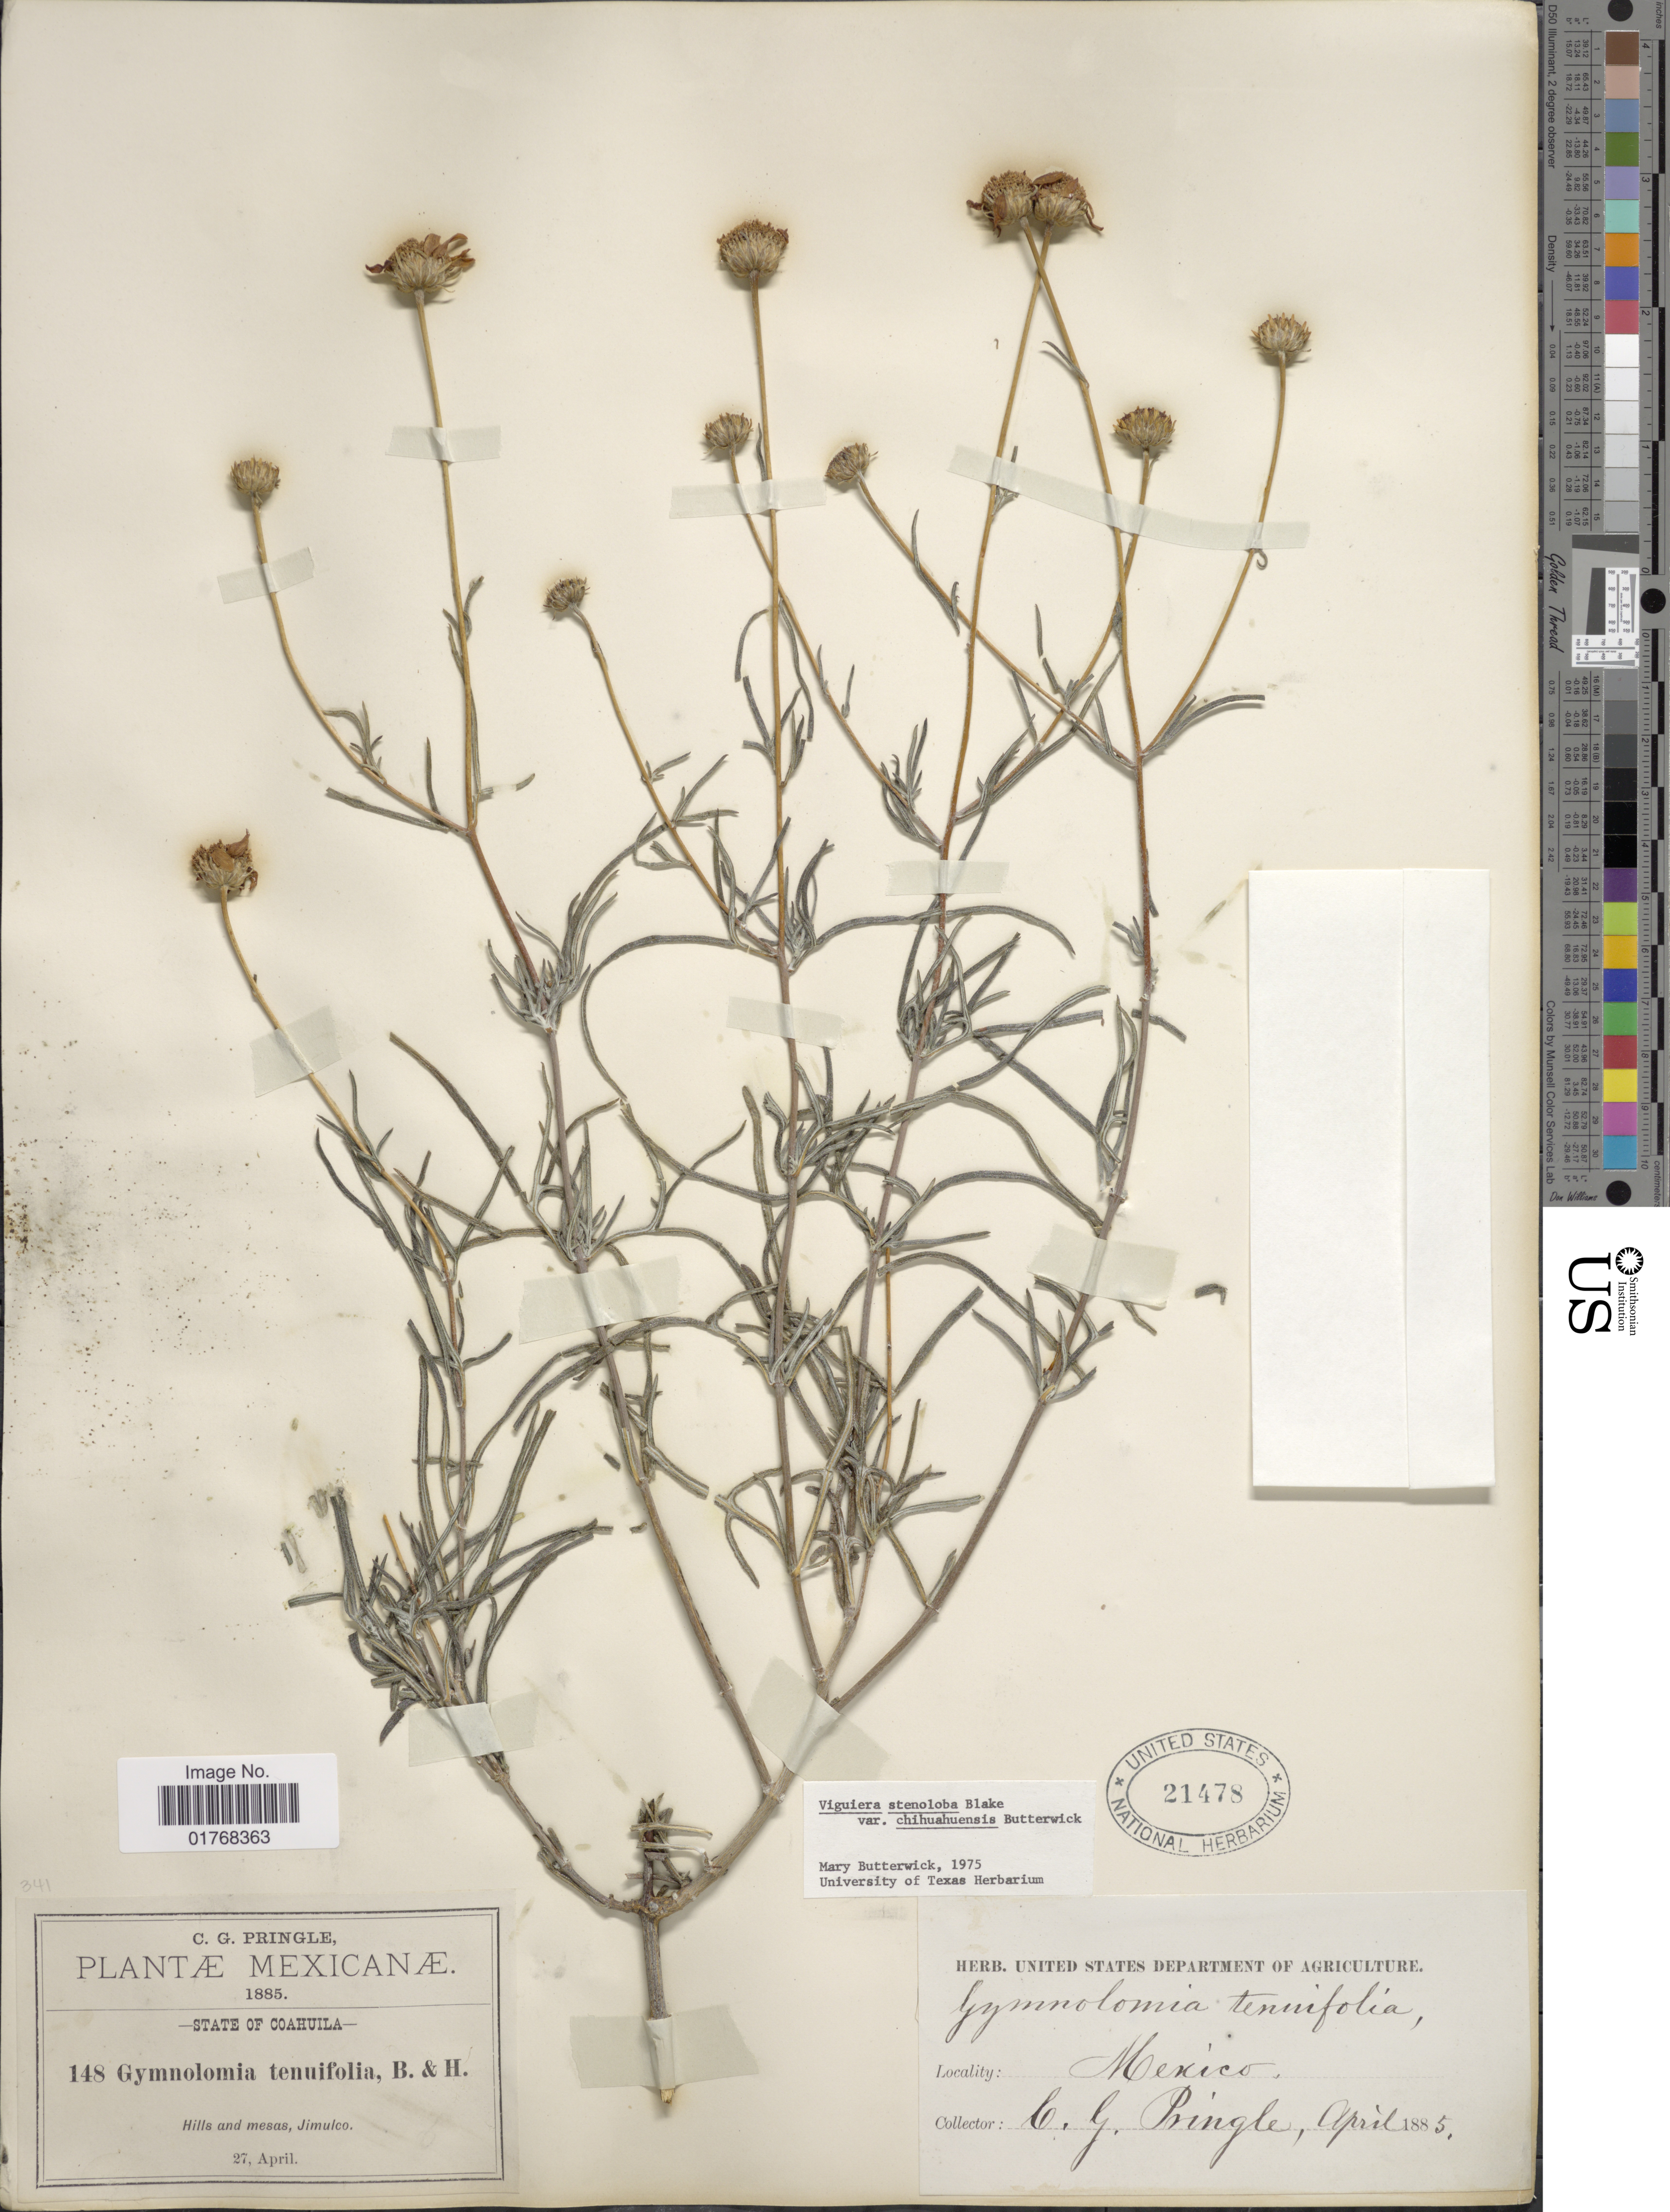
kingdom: Plantae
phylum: Tracheophyta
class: Magnoliopsida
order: Asterales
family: Asteraceae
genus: Viguiera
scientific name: Viguiera stenoloba var. chihuahuensis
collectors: C. G. Pringle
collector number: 148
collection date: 1885-04-27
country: Mexico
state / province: Coahuila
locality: Hills and mesas, Jimulco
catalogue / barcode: US 21478